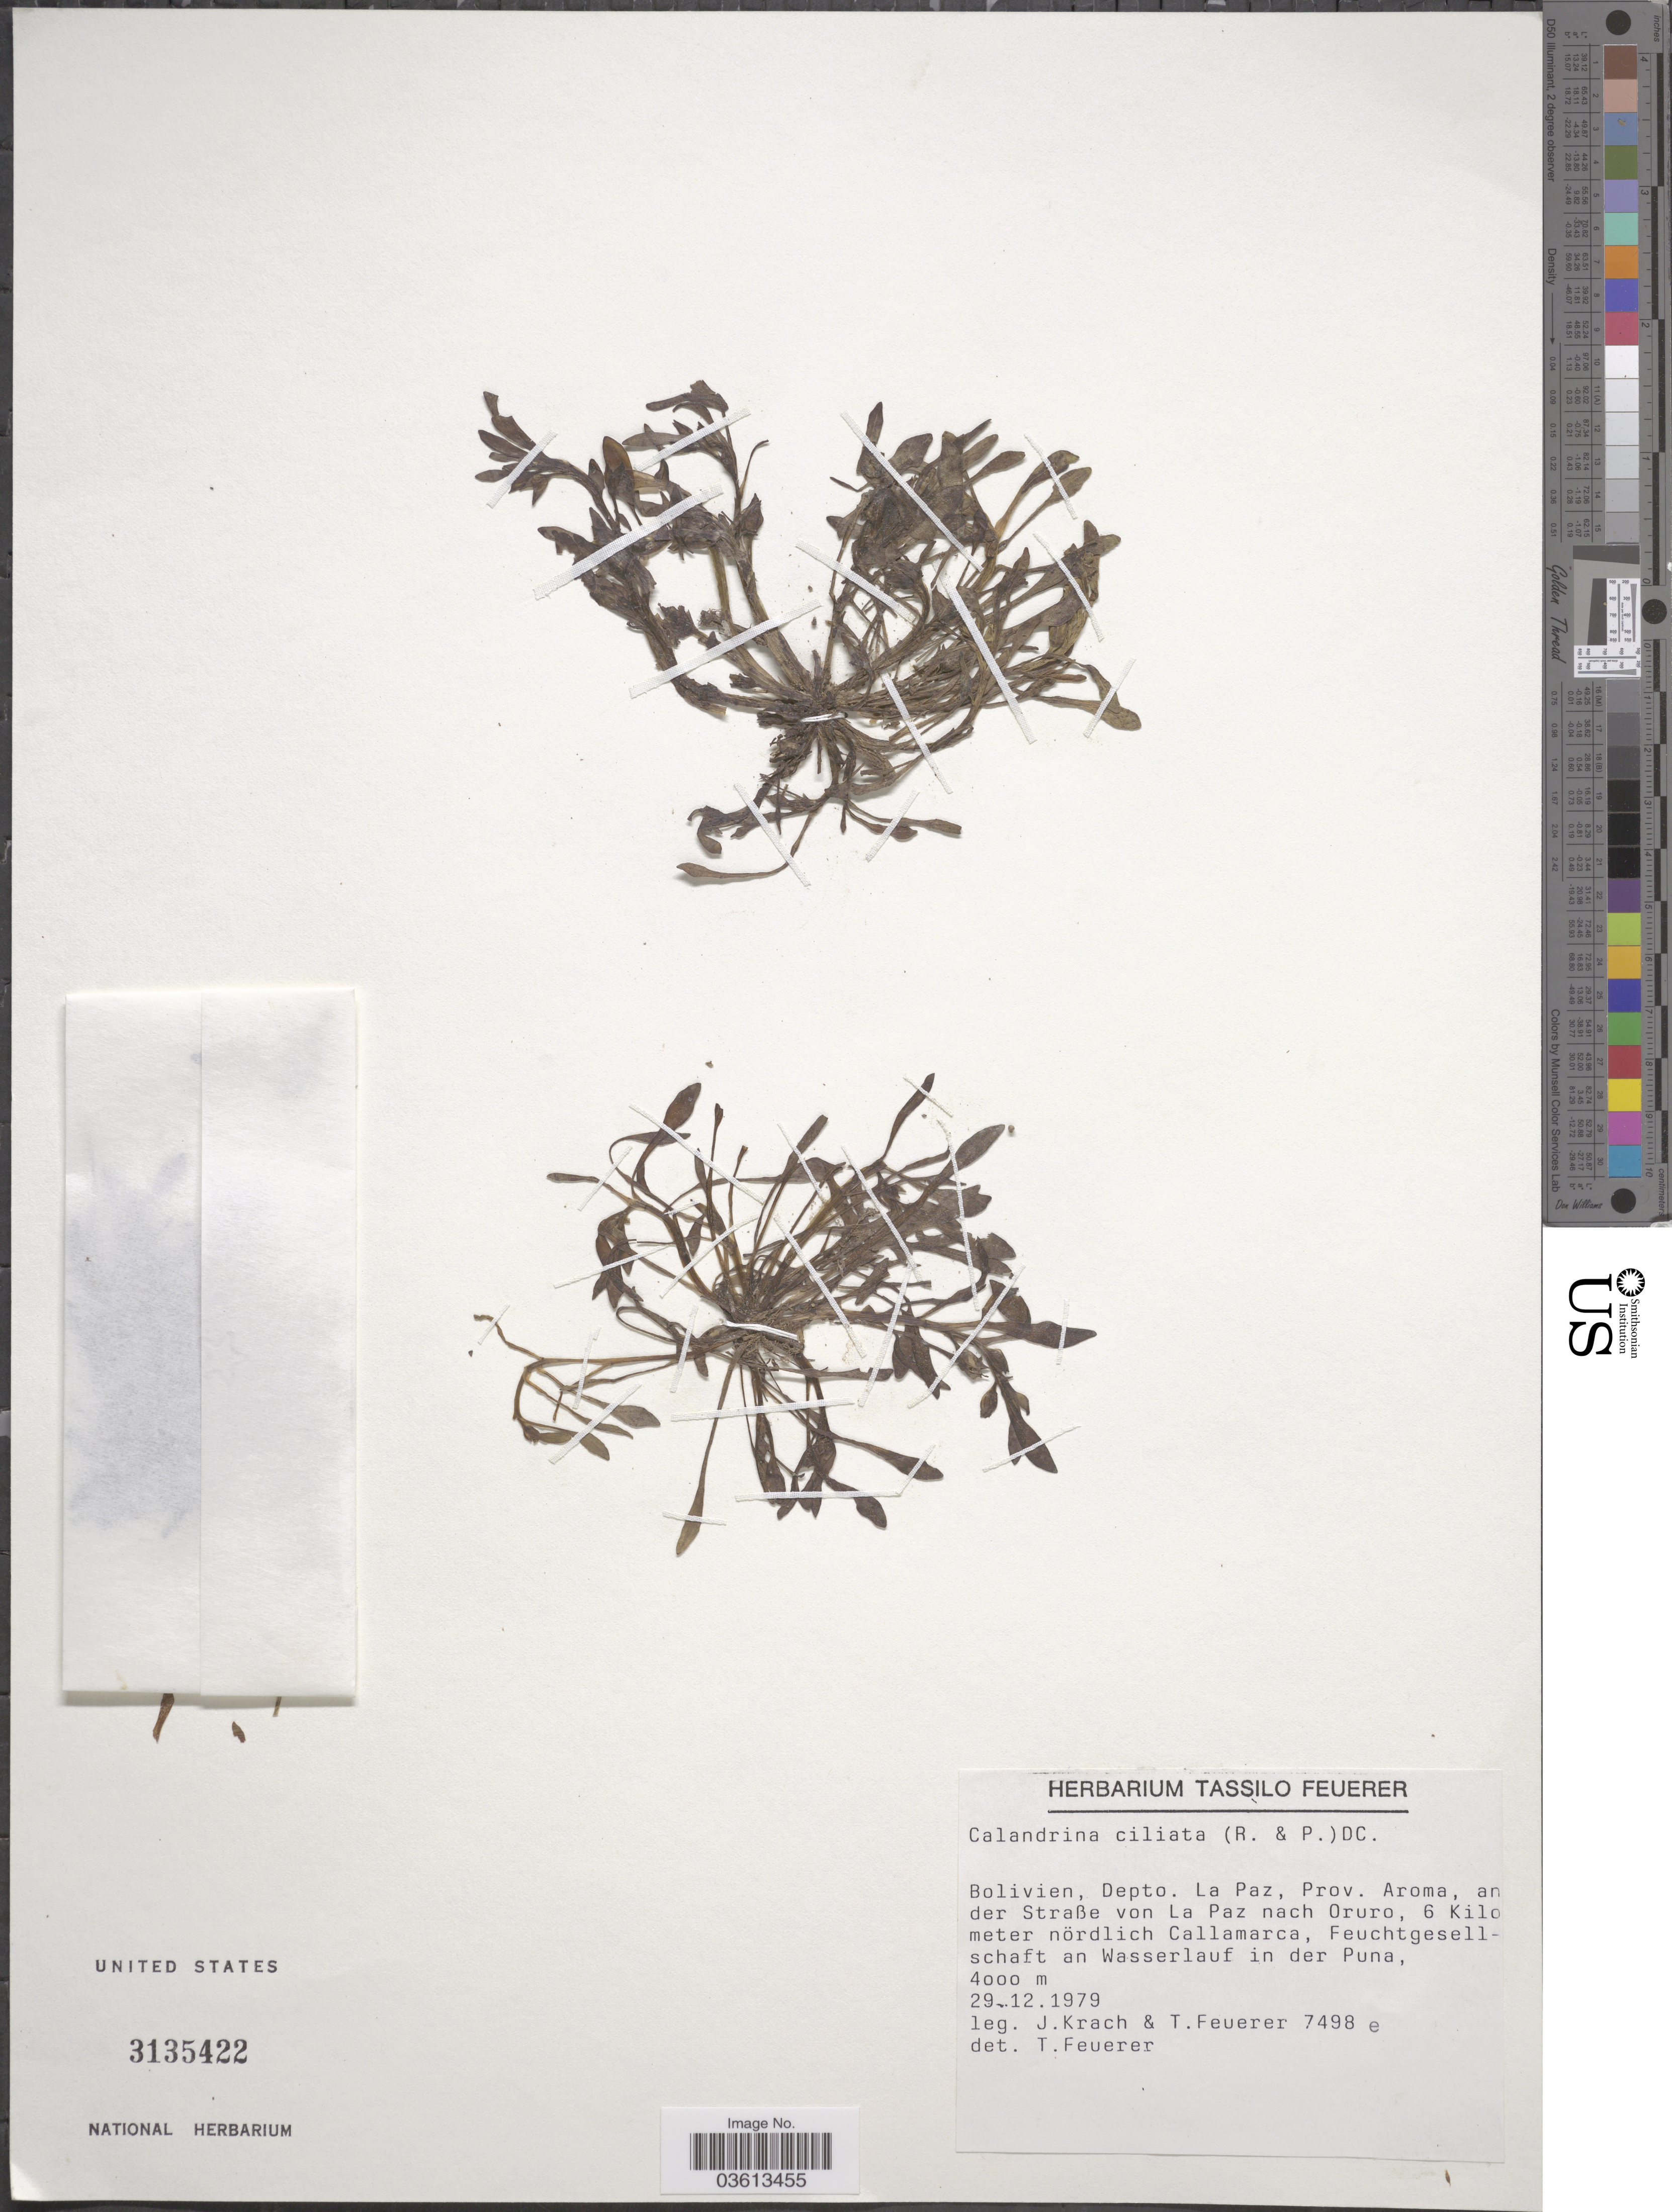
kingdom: Plantae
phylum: Tracheophyta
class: Magnoliopsida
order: Caryophyllales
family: Montiaceae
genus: Calandrinia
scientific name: Calandrinia ciliata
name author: (Ruiz & Pav.) DC.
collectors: J. Krach & T. Feuerer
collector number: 7498e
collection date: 1979-12-29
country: Bolivia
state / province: La Paz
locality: Depto. La Paz, Prov. Aroma, an der Straße von La Paz nach Oruro, 6 Kilometer nördlich Callamarca, Feuchtgesellschaft an Wasserlauf in der Puna.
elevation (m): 4000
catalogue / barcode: US 3135422